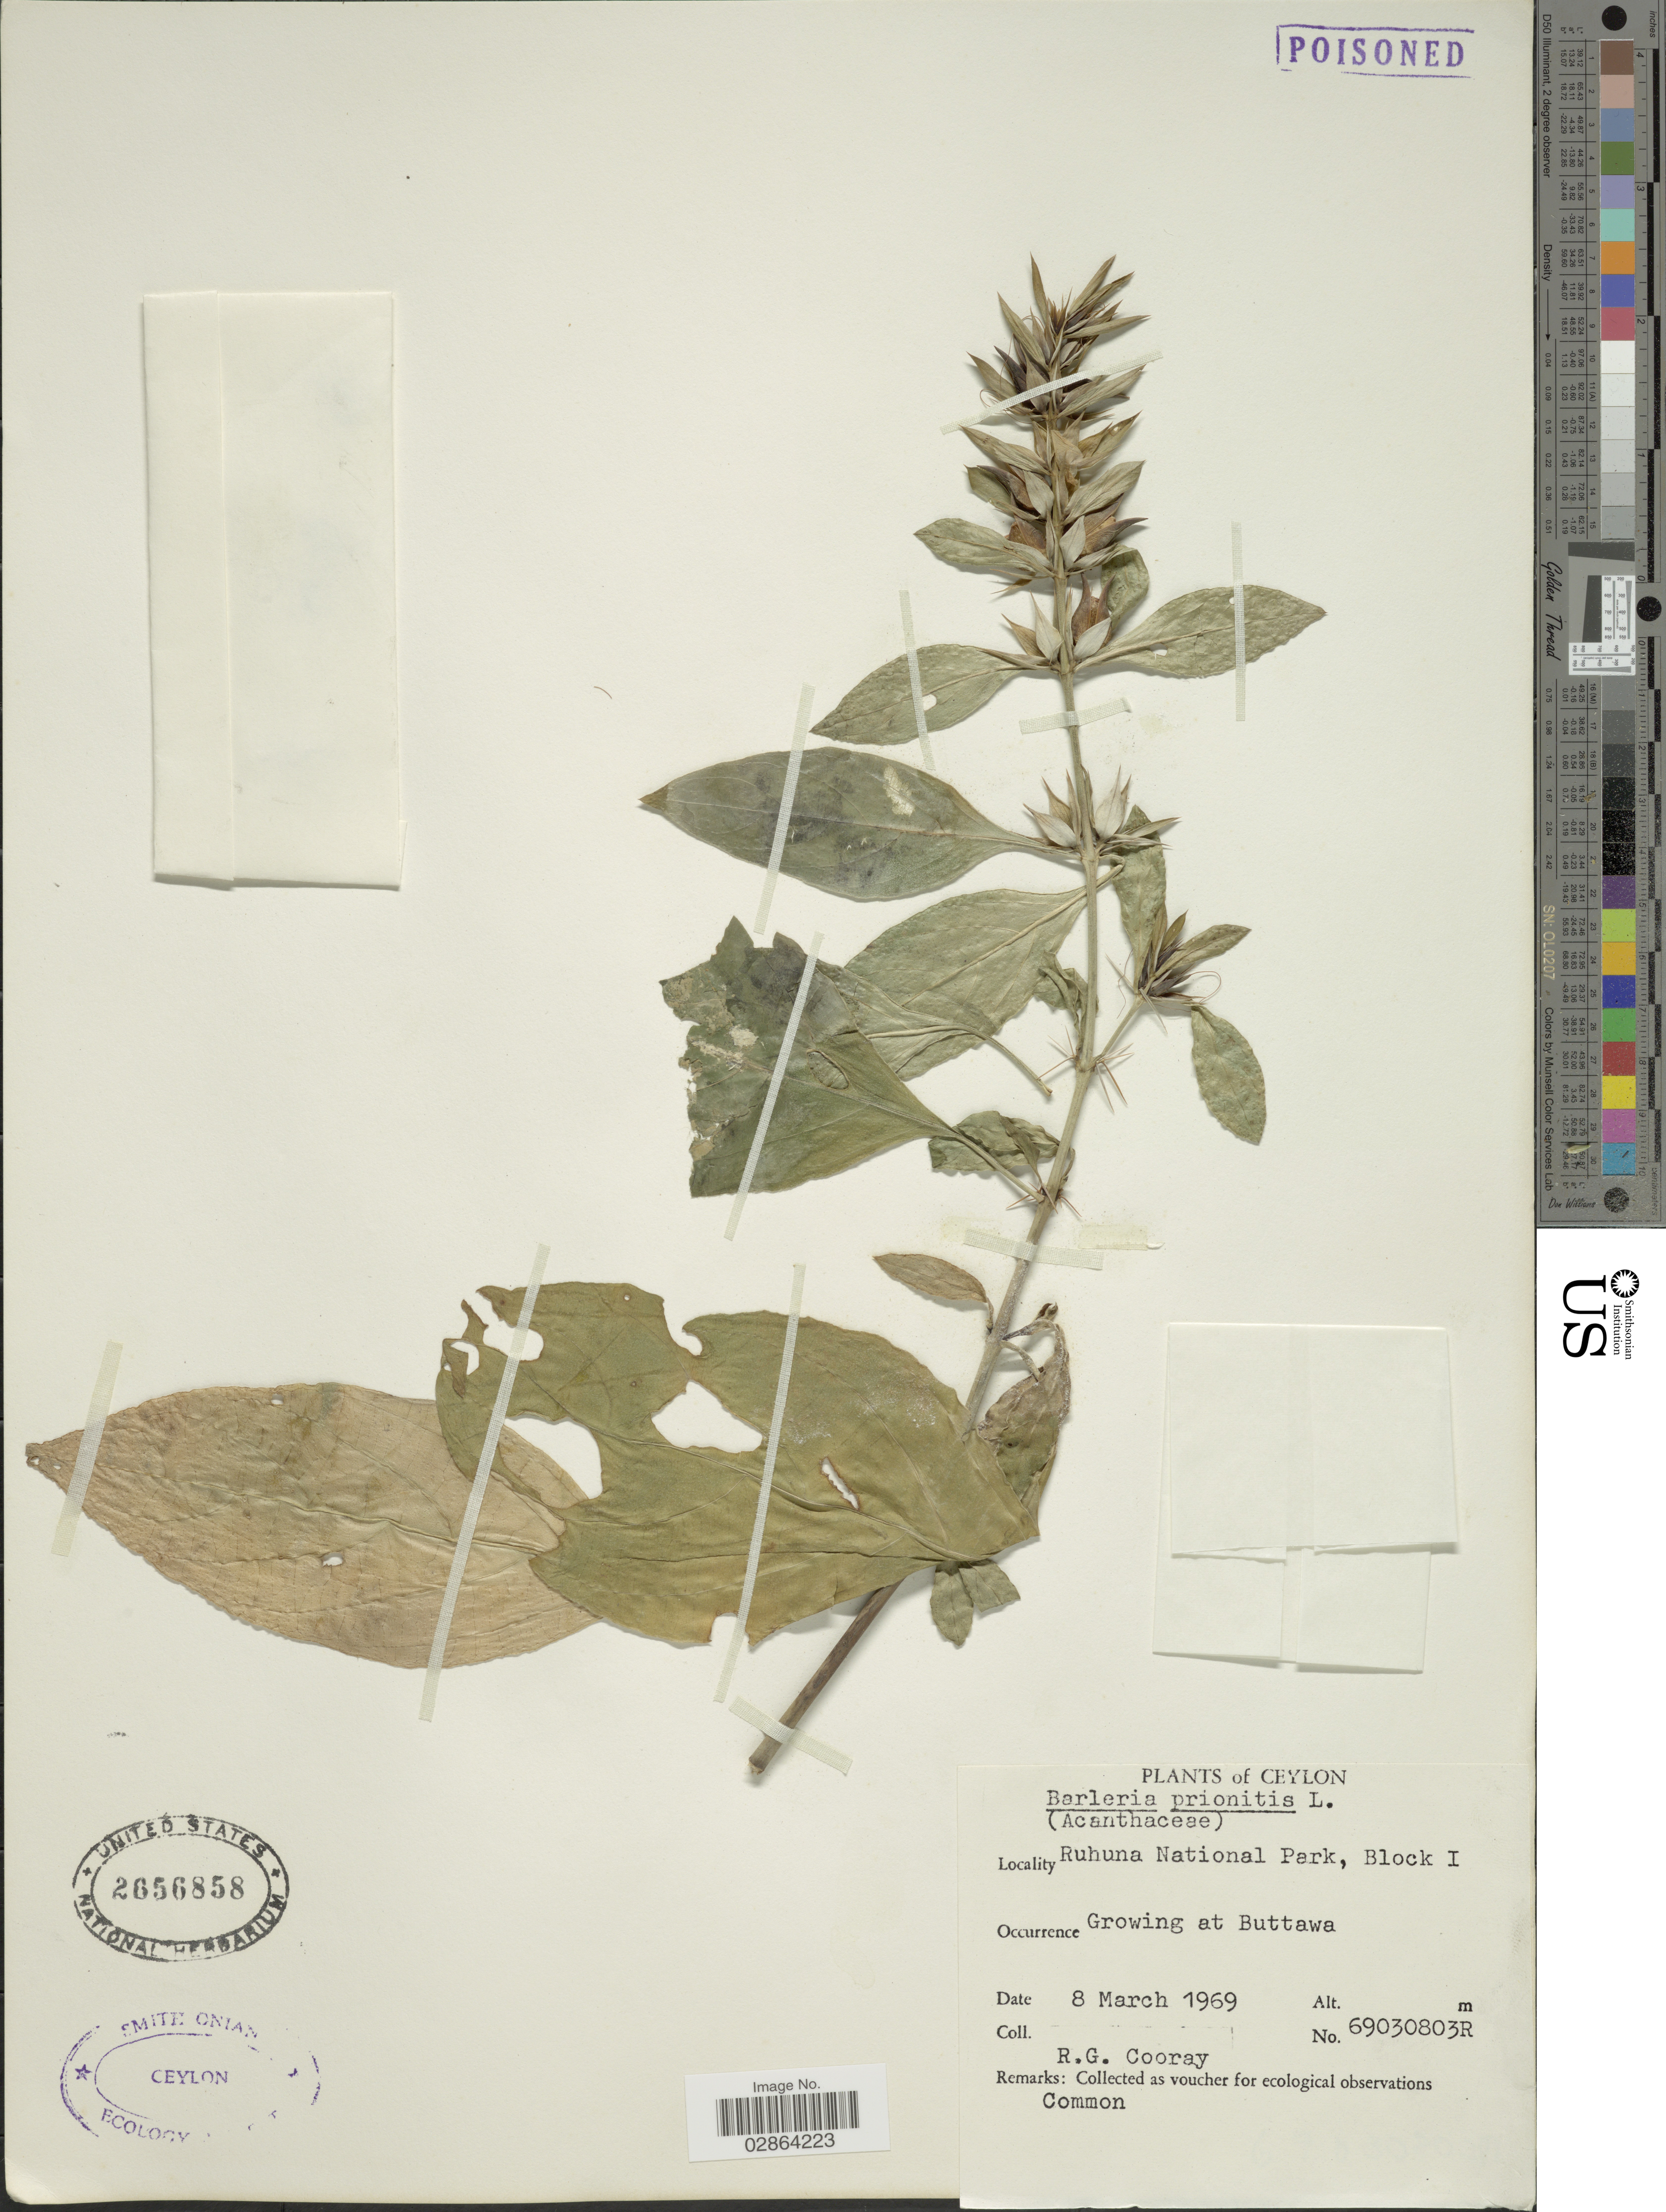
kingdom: Plantae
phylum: Tracheophyta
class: Magnoliopsida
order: Lamiales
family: Acanthaceae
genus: Barleria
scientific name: Barleria prionitis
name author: L.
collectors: R. Cooray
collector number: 69030803R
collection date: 1969-03-08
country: Sri Lanka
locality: Ceylon, Ruhuna National Park, Block I, Growing at Buttawa.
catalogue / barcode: US 2656858